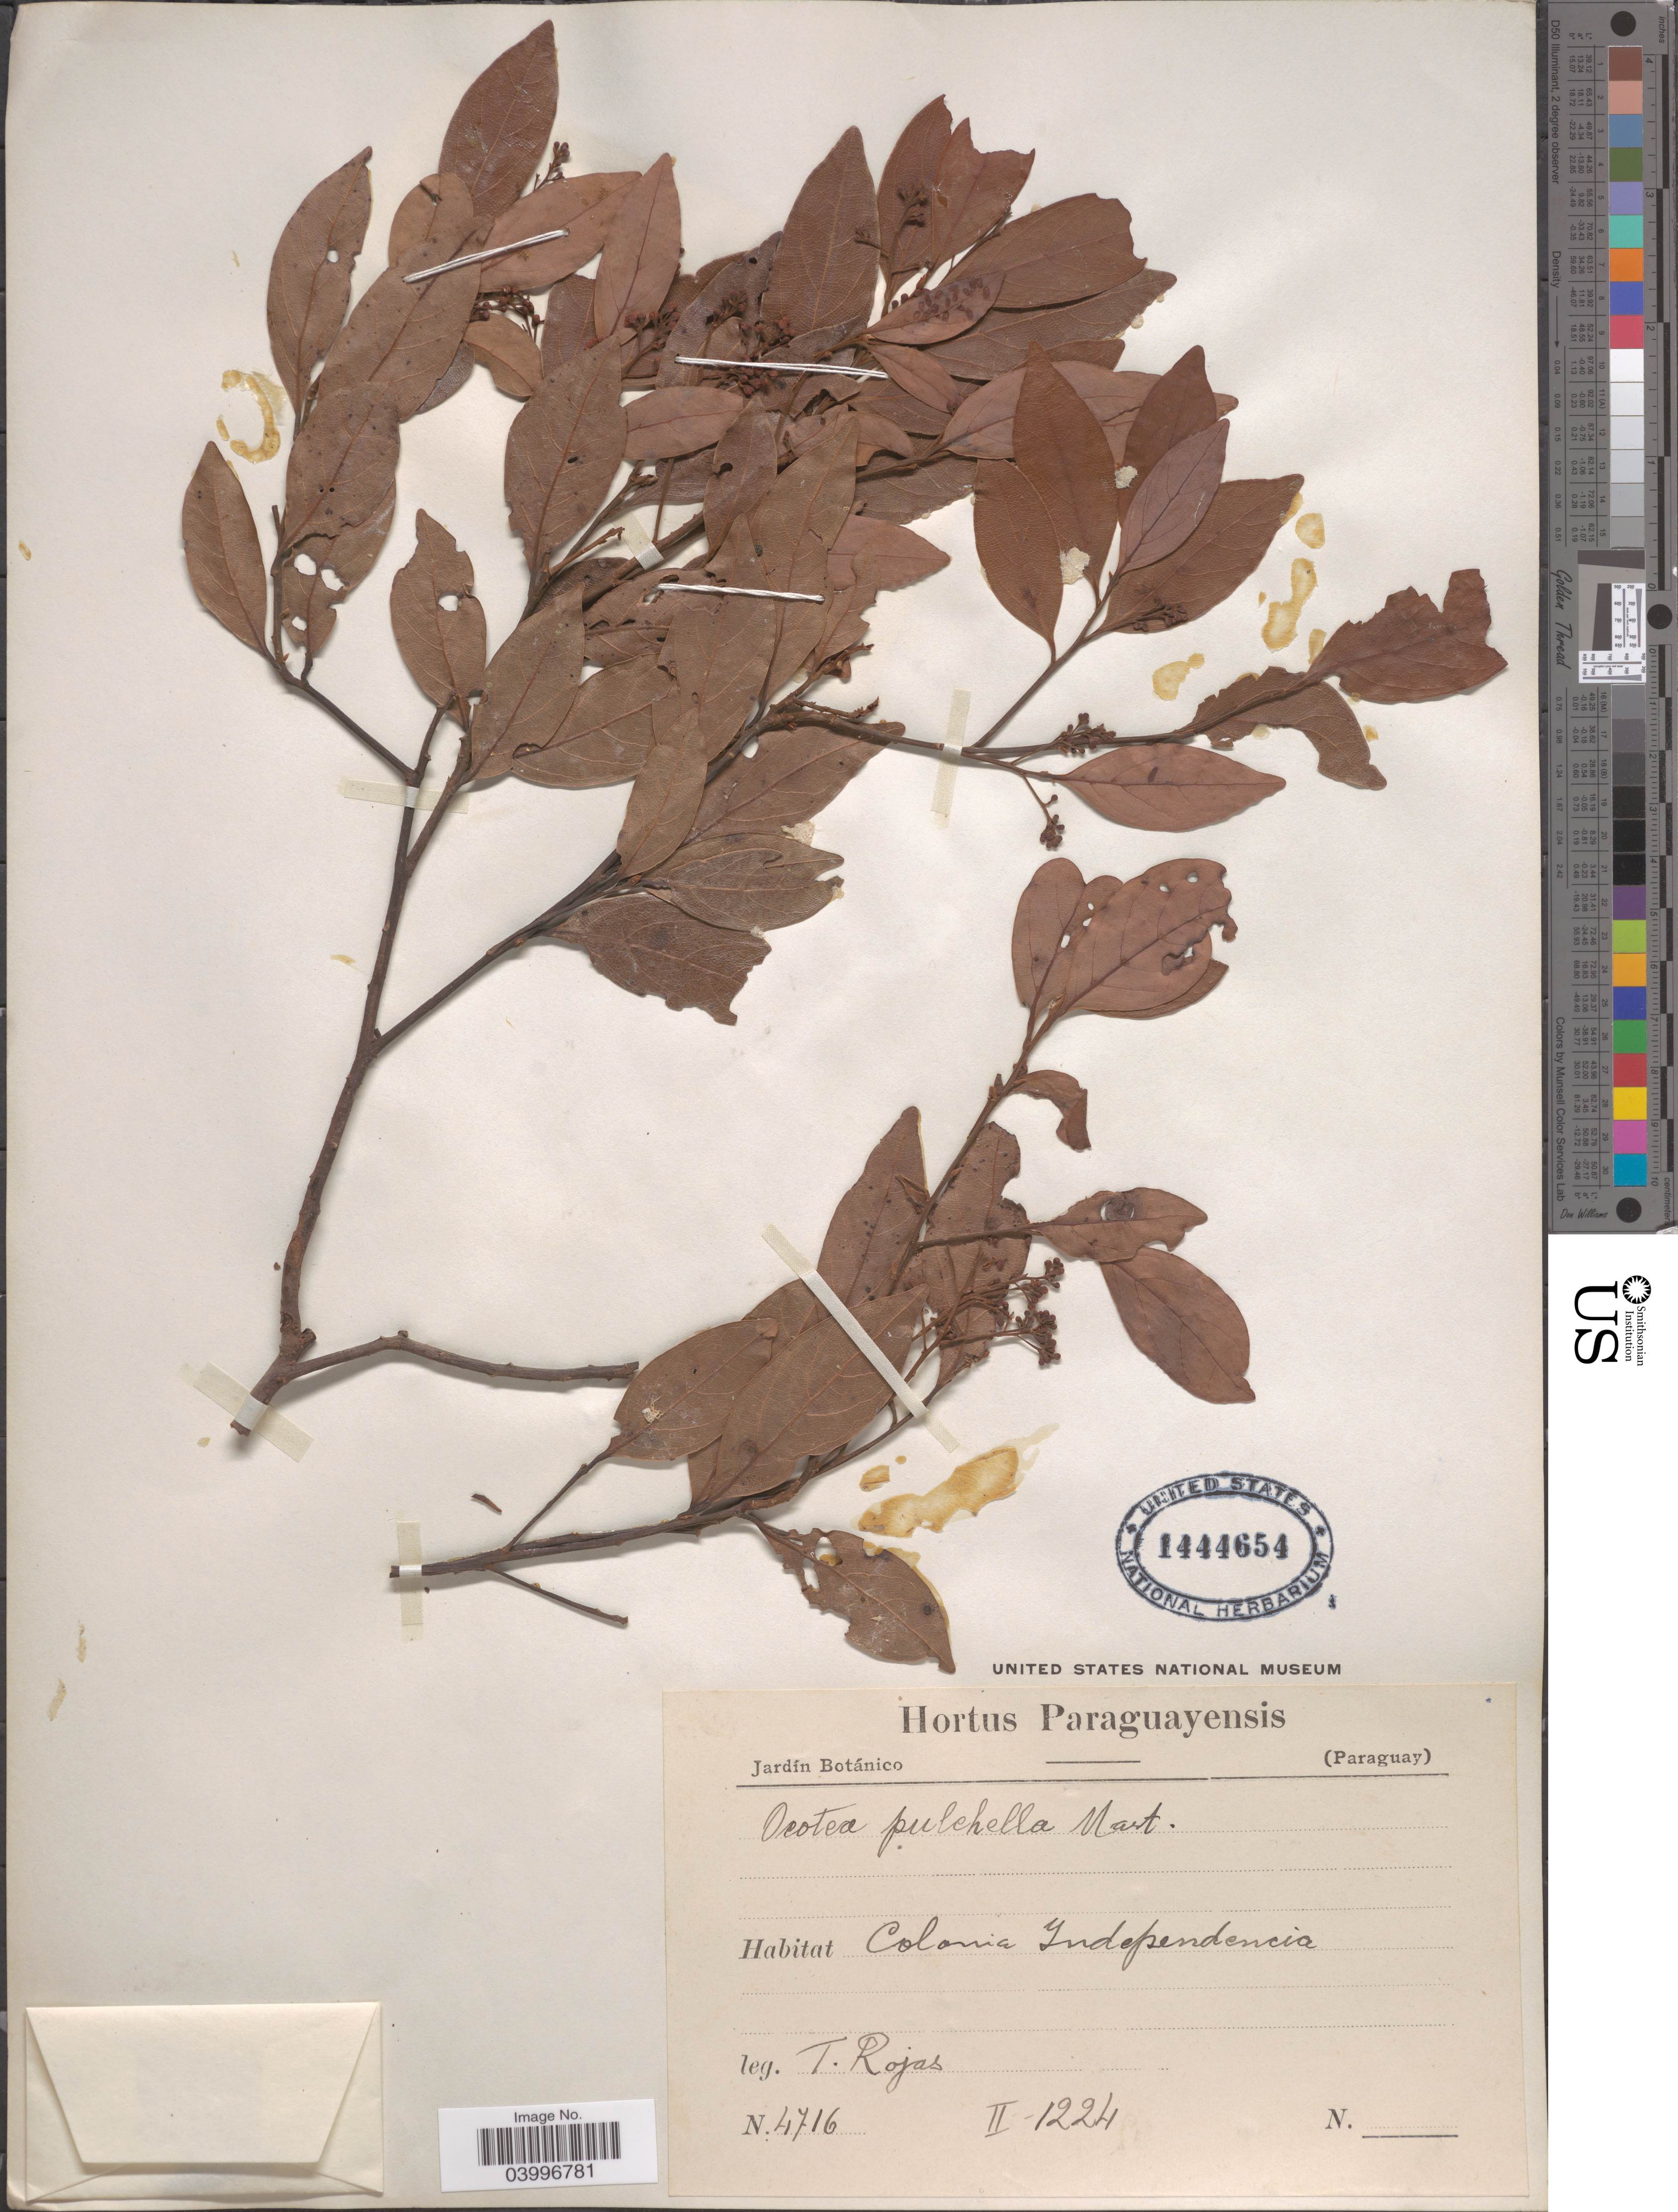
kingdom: Plantae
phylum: Tracheophyta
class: Magnoliopsida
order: Laurales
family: Lauraceae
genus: Ocotea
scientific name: Ocotea pulchella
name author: (Nees & Mart.) Mez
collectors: T. Rojas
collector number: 4716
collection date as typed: II-1224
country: Paraguay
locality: Jardín Botanico. Colonua Independencia.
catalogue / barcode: US 1444654